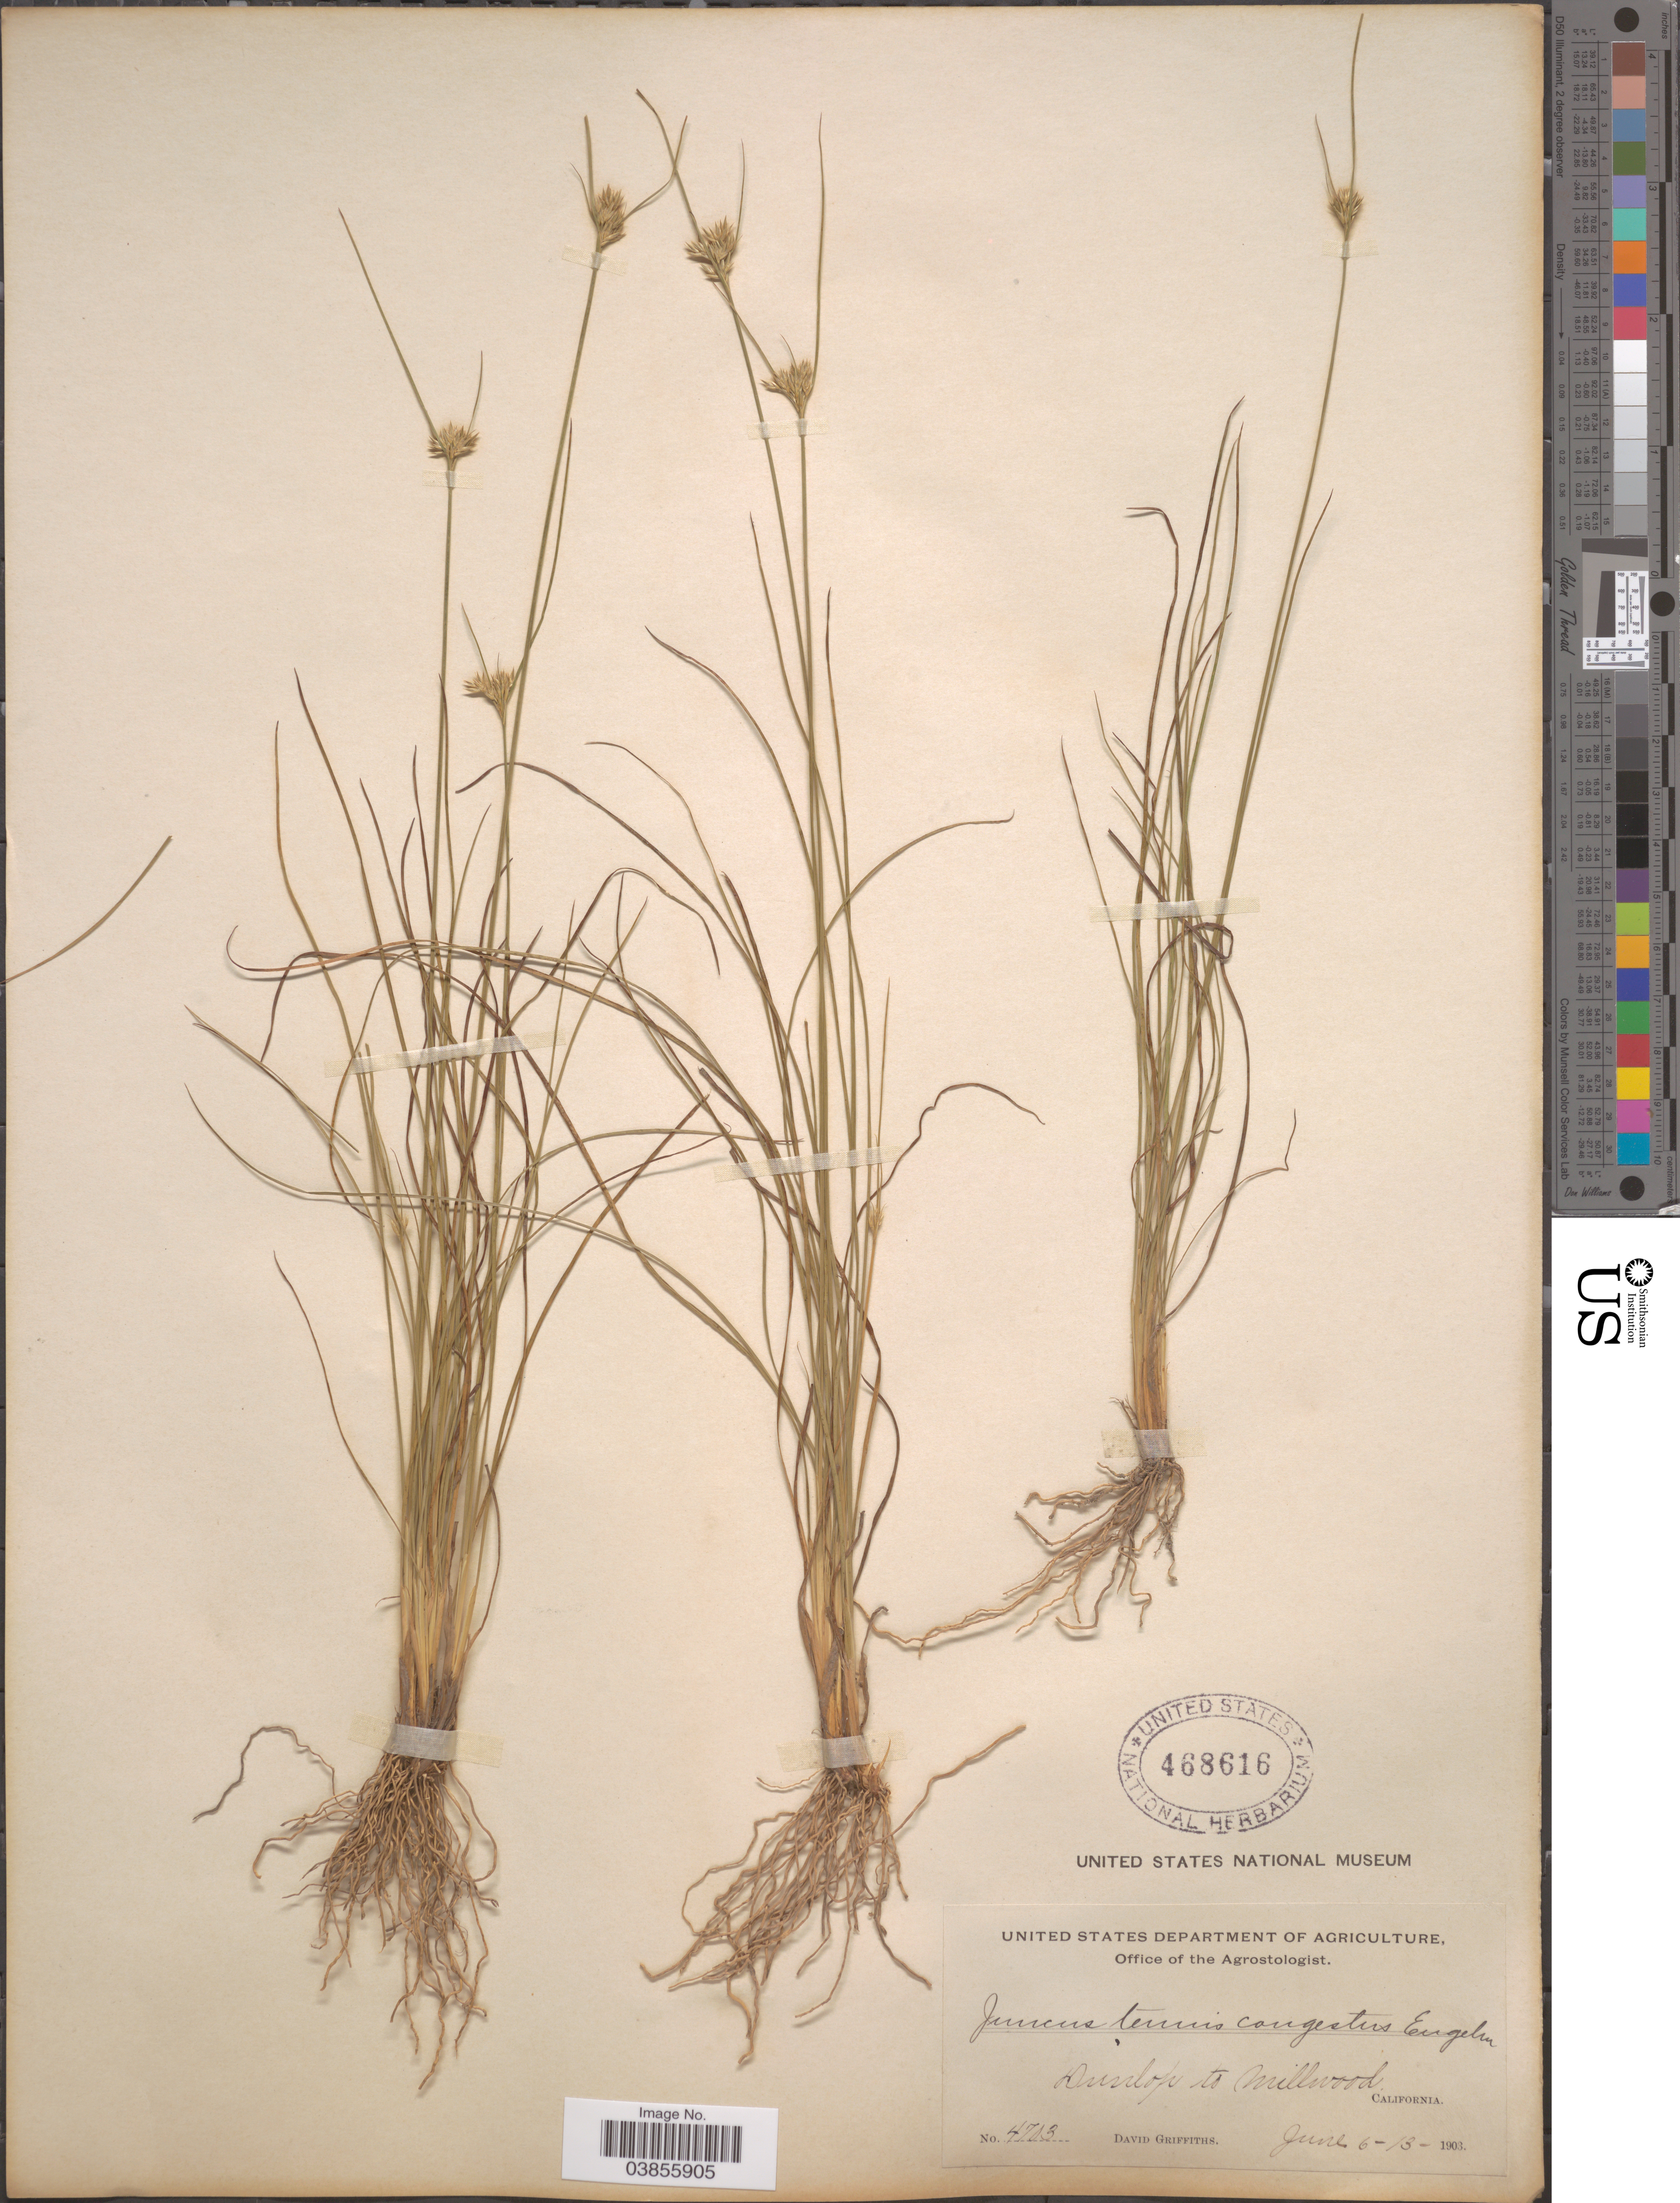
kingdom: Plantae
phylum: Tracheophyta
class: Liliopsida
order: Poales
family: Juncaceae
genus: Juncus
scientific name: Juncus occidentalis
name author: (Coville) Wiegand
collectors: D. Griffiths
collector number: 4703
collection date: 1903-06-06/1903-06-13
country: United States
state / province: California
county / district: Fresno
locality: Dunlop to Millwood.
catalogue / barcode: US 468616